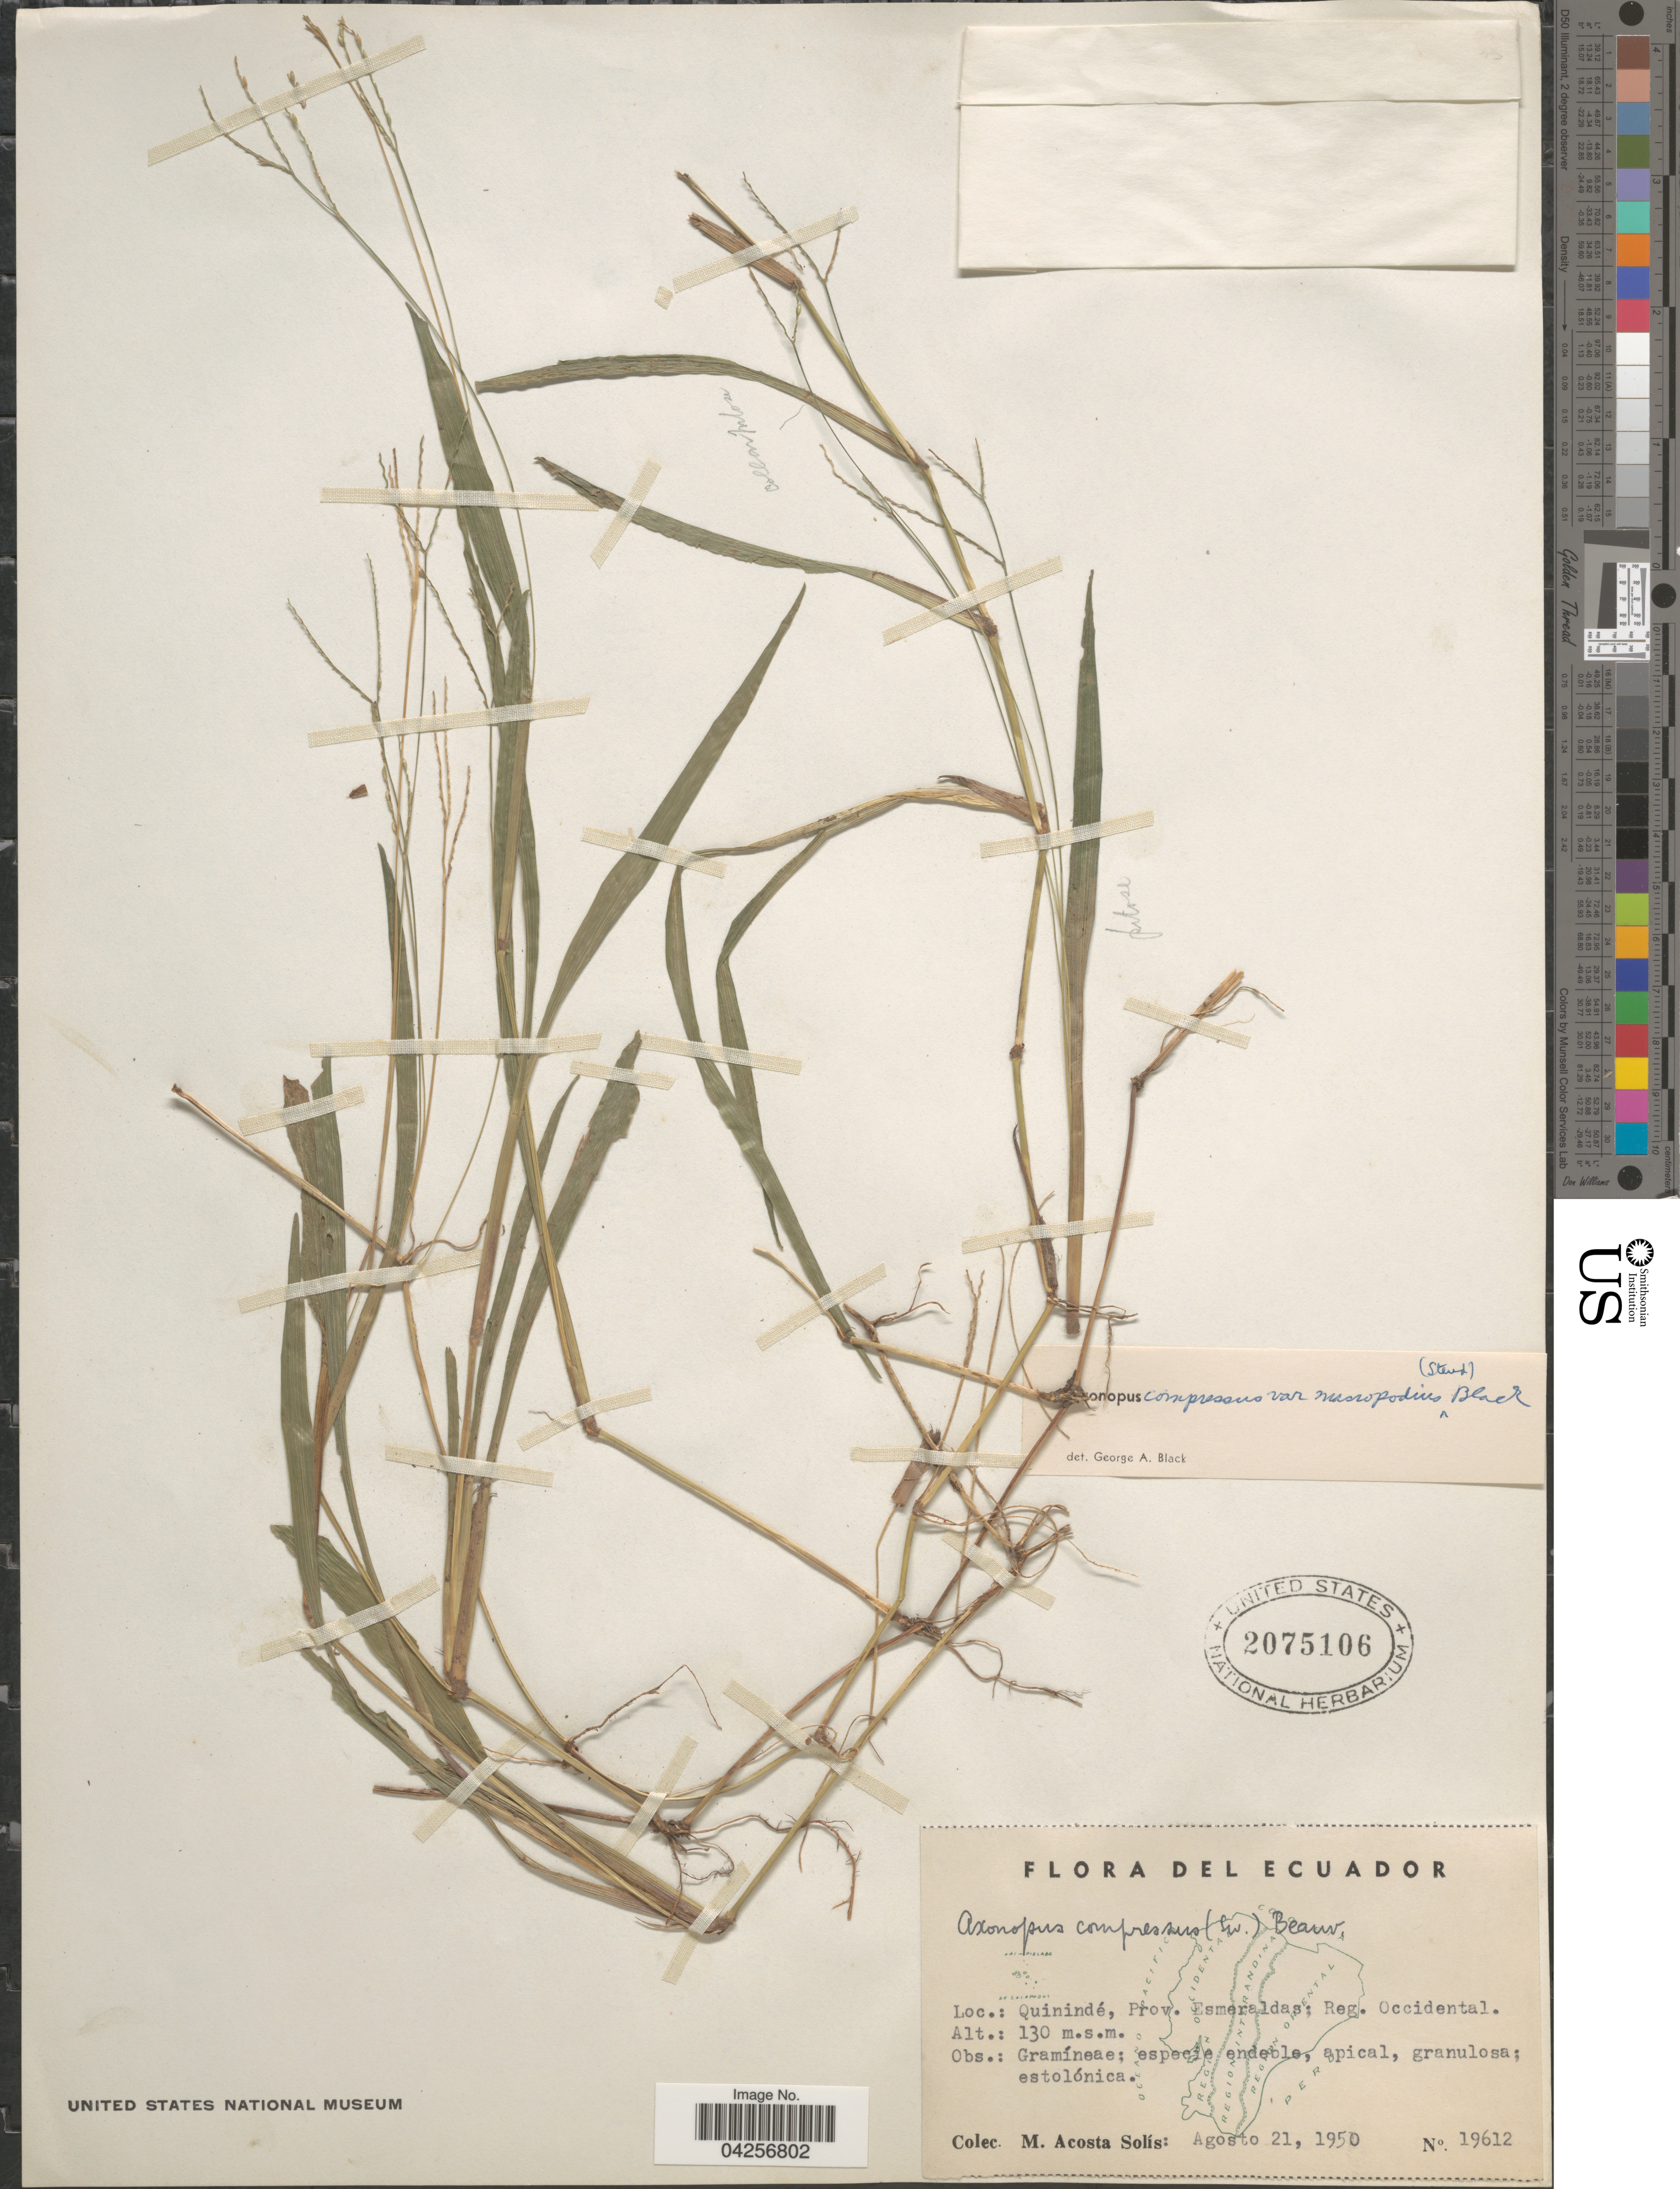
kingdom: Plantae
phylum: Tracheophyta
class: Liliopsida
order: Poales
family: Poaceae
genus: Axonopus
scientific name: Axonopus compressus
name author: (Sw.) P. Beauv.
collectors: M. Acosta Solis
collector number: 19612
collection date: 1950-08-21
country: Ecuador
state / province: Esmeraldas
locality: Quinindé, Reg. Occidental.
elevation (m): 130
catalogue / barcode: US 2075106